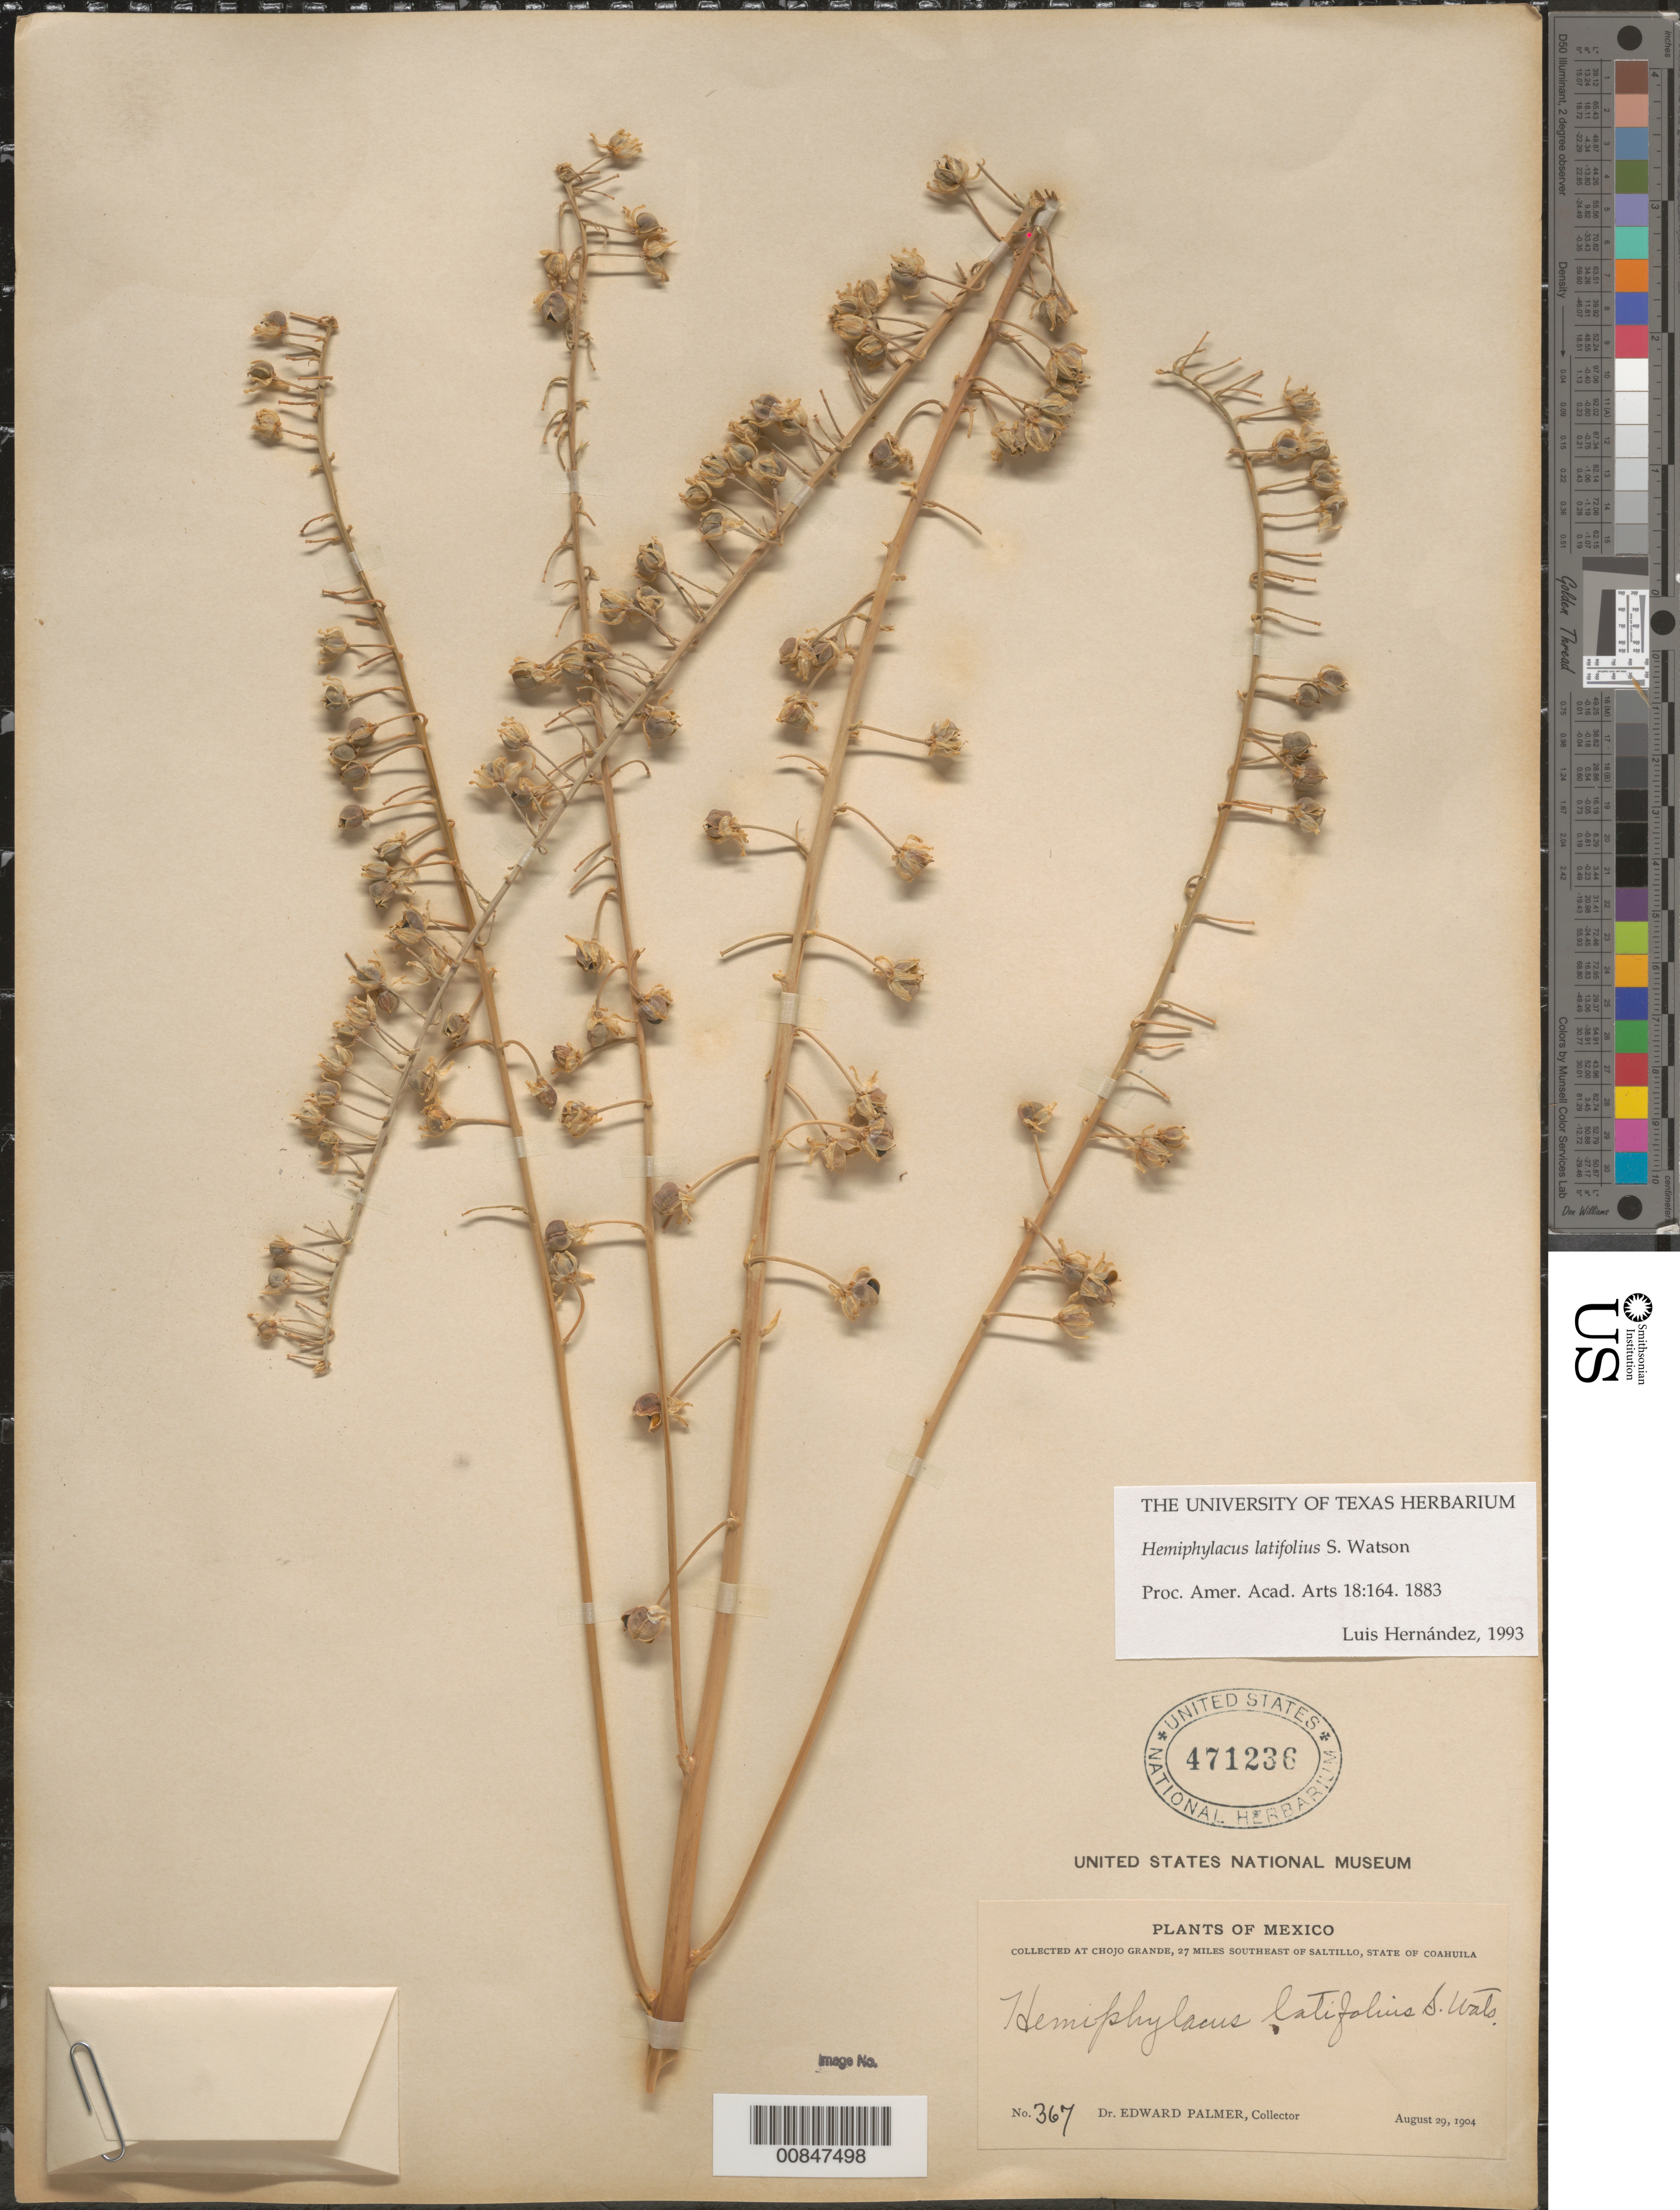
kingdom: Plantae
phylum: Tracheophyta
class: Liliopsida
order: Asparagales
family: Asparagaceae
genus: Hemiphylacus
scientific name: Hemiphylacus latifolius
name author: S. Watson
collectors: E. Palmer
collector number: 367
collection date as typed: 29 Aug 1904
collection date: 1904-08-29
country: Mexico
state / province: Coahuila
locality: Chojo Grande, 27 miles southeast of Saltillo, Coahuila.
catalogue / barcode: US 471236